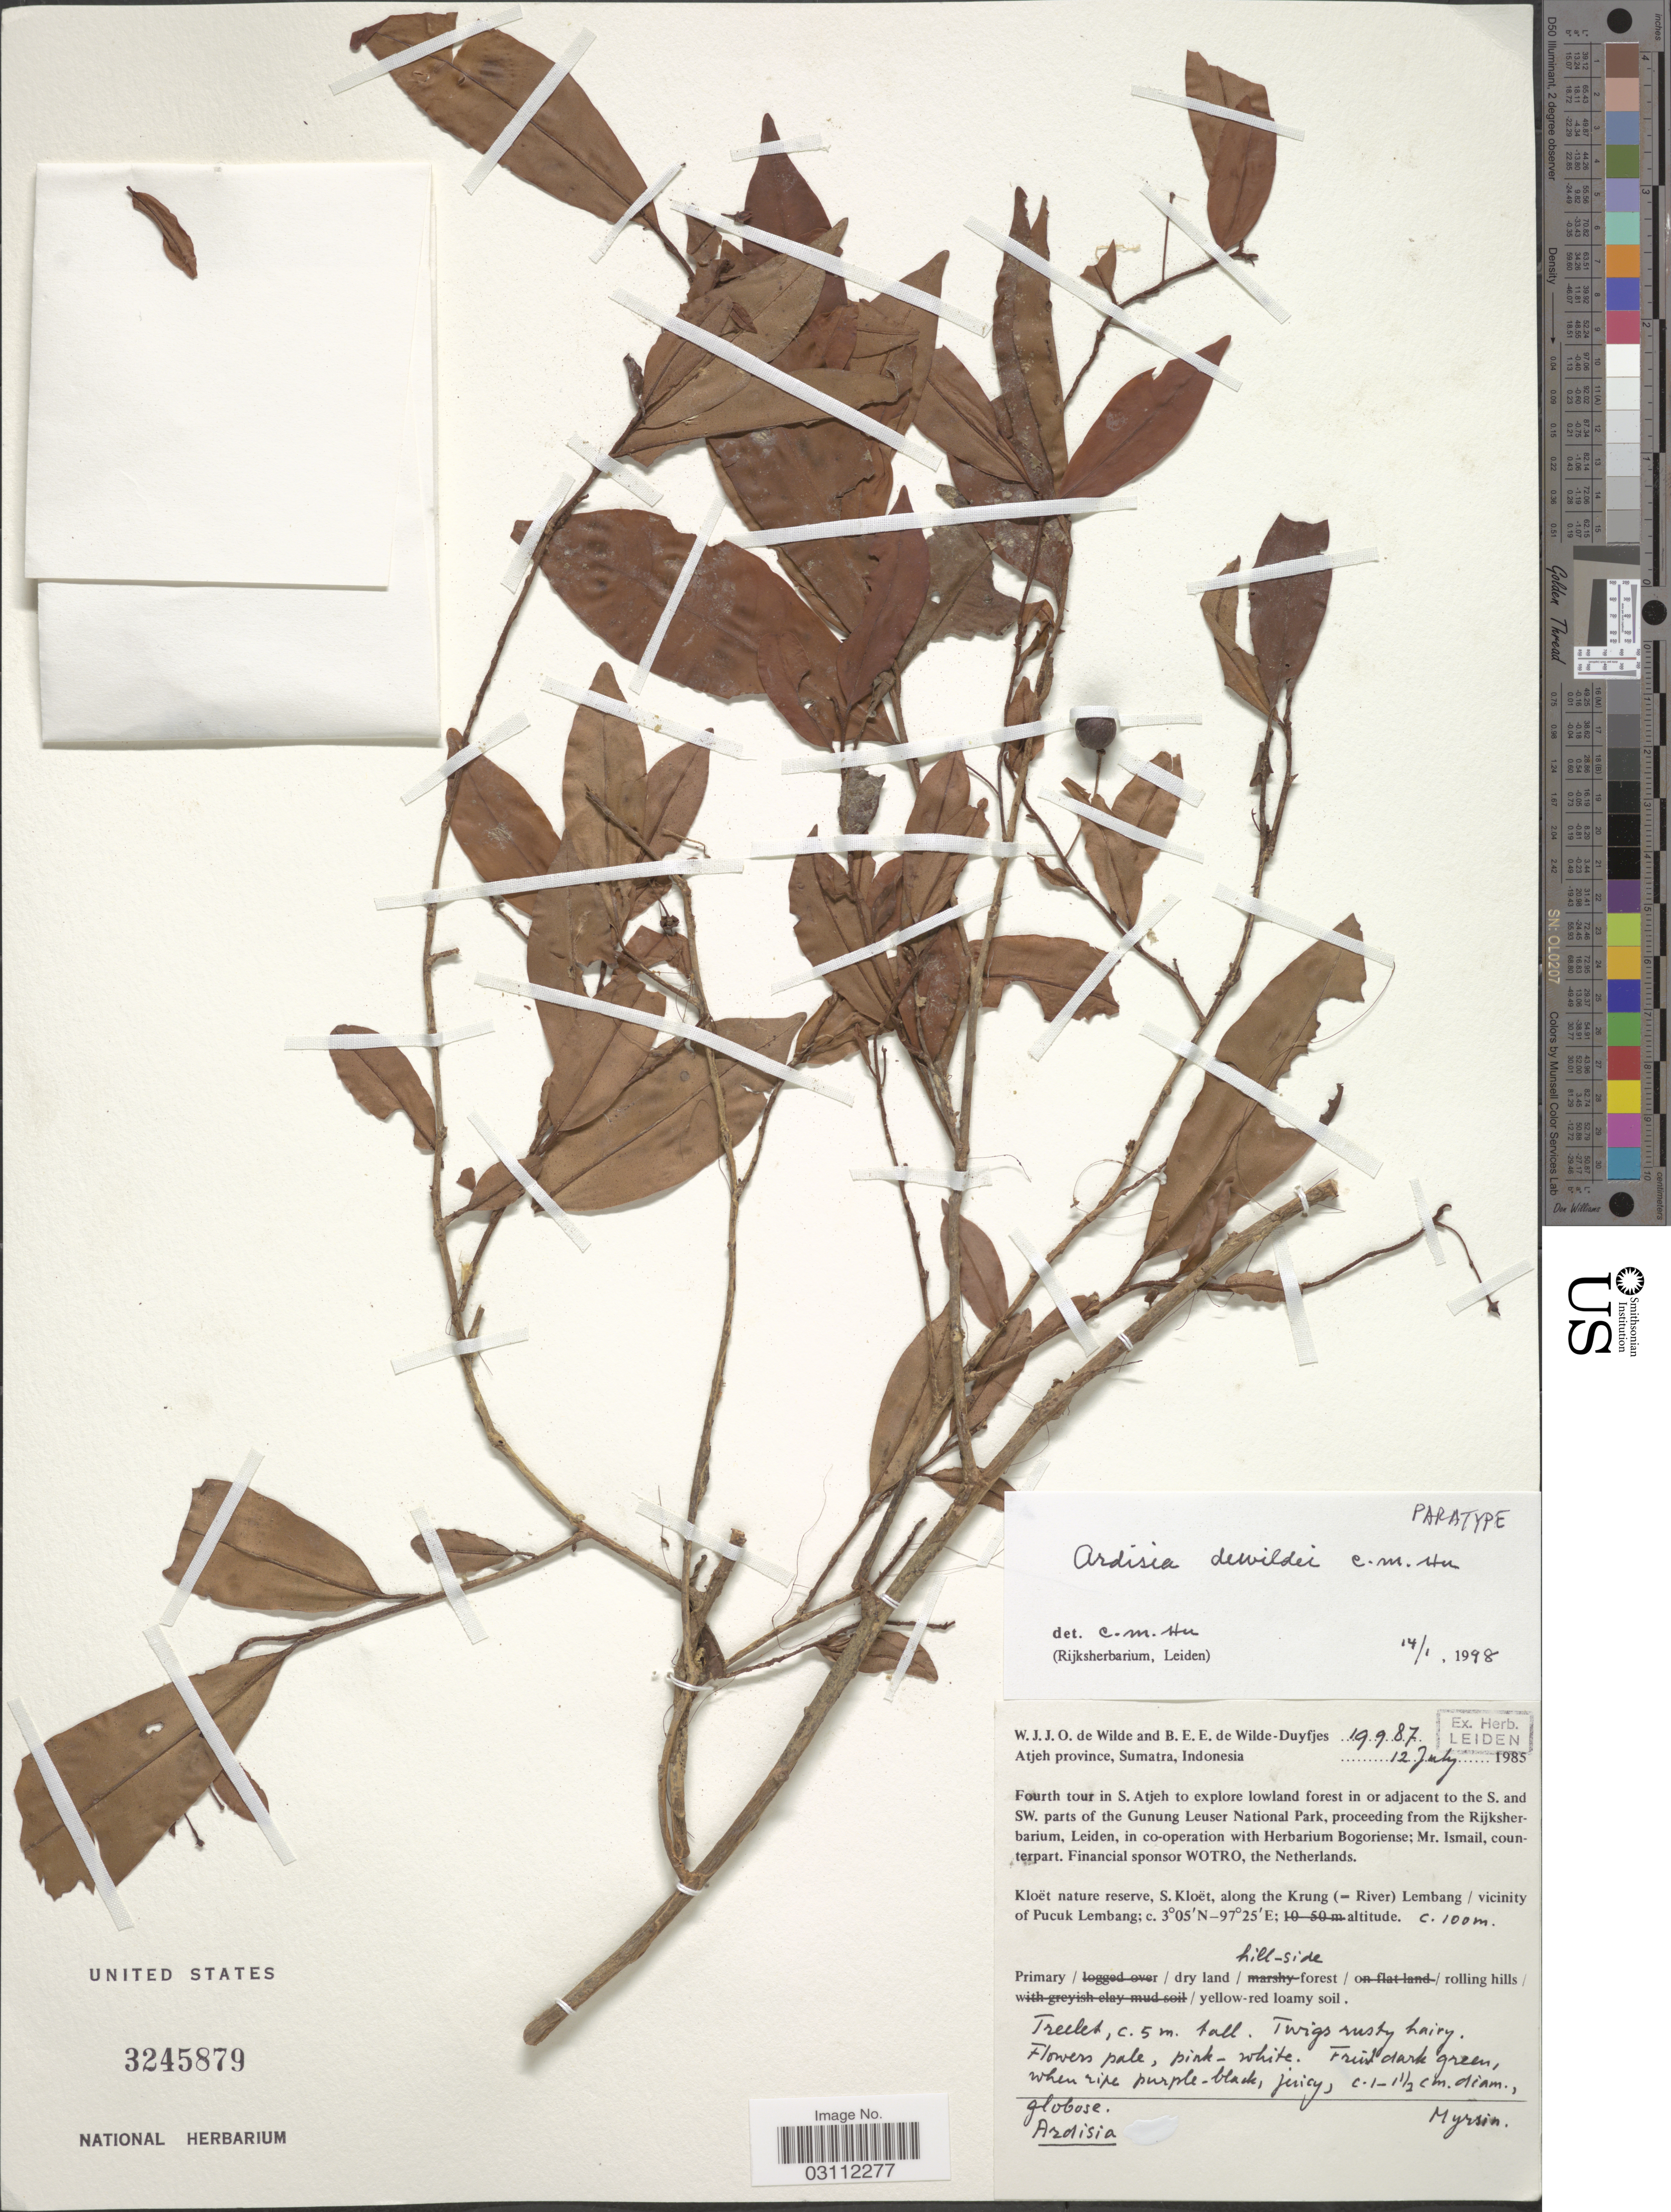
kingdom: Plantae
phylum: Tracheophyta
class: Magnoliopsida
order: Ericales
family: Primulaceae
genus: Ardisia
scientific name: Ardisia dewildei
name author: C.M. Hu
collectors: W. J. de Wilde & B. E. de Wilde-Duyfjes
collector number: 19987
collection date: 1985-07-12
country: Indonesia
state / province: Sumatra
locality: Atjeh province. Kloët nature reserve, S. Kloët, along the Krung (- River) Lembang / vicinity of Pucuk Lembang.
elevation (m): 100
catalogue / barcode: US 3245879